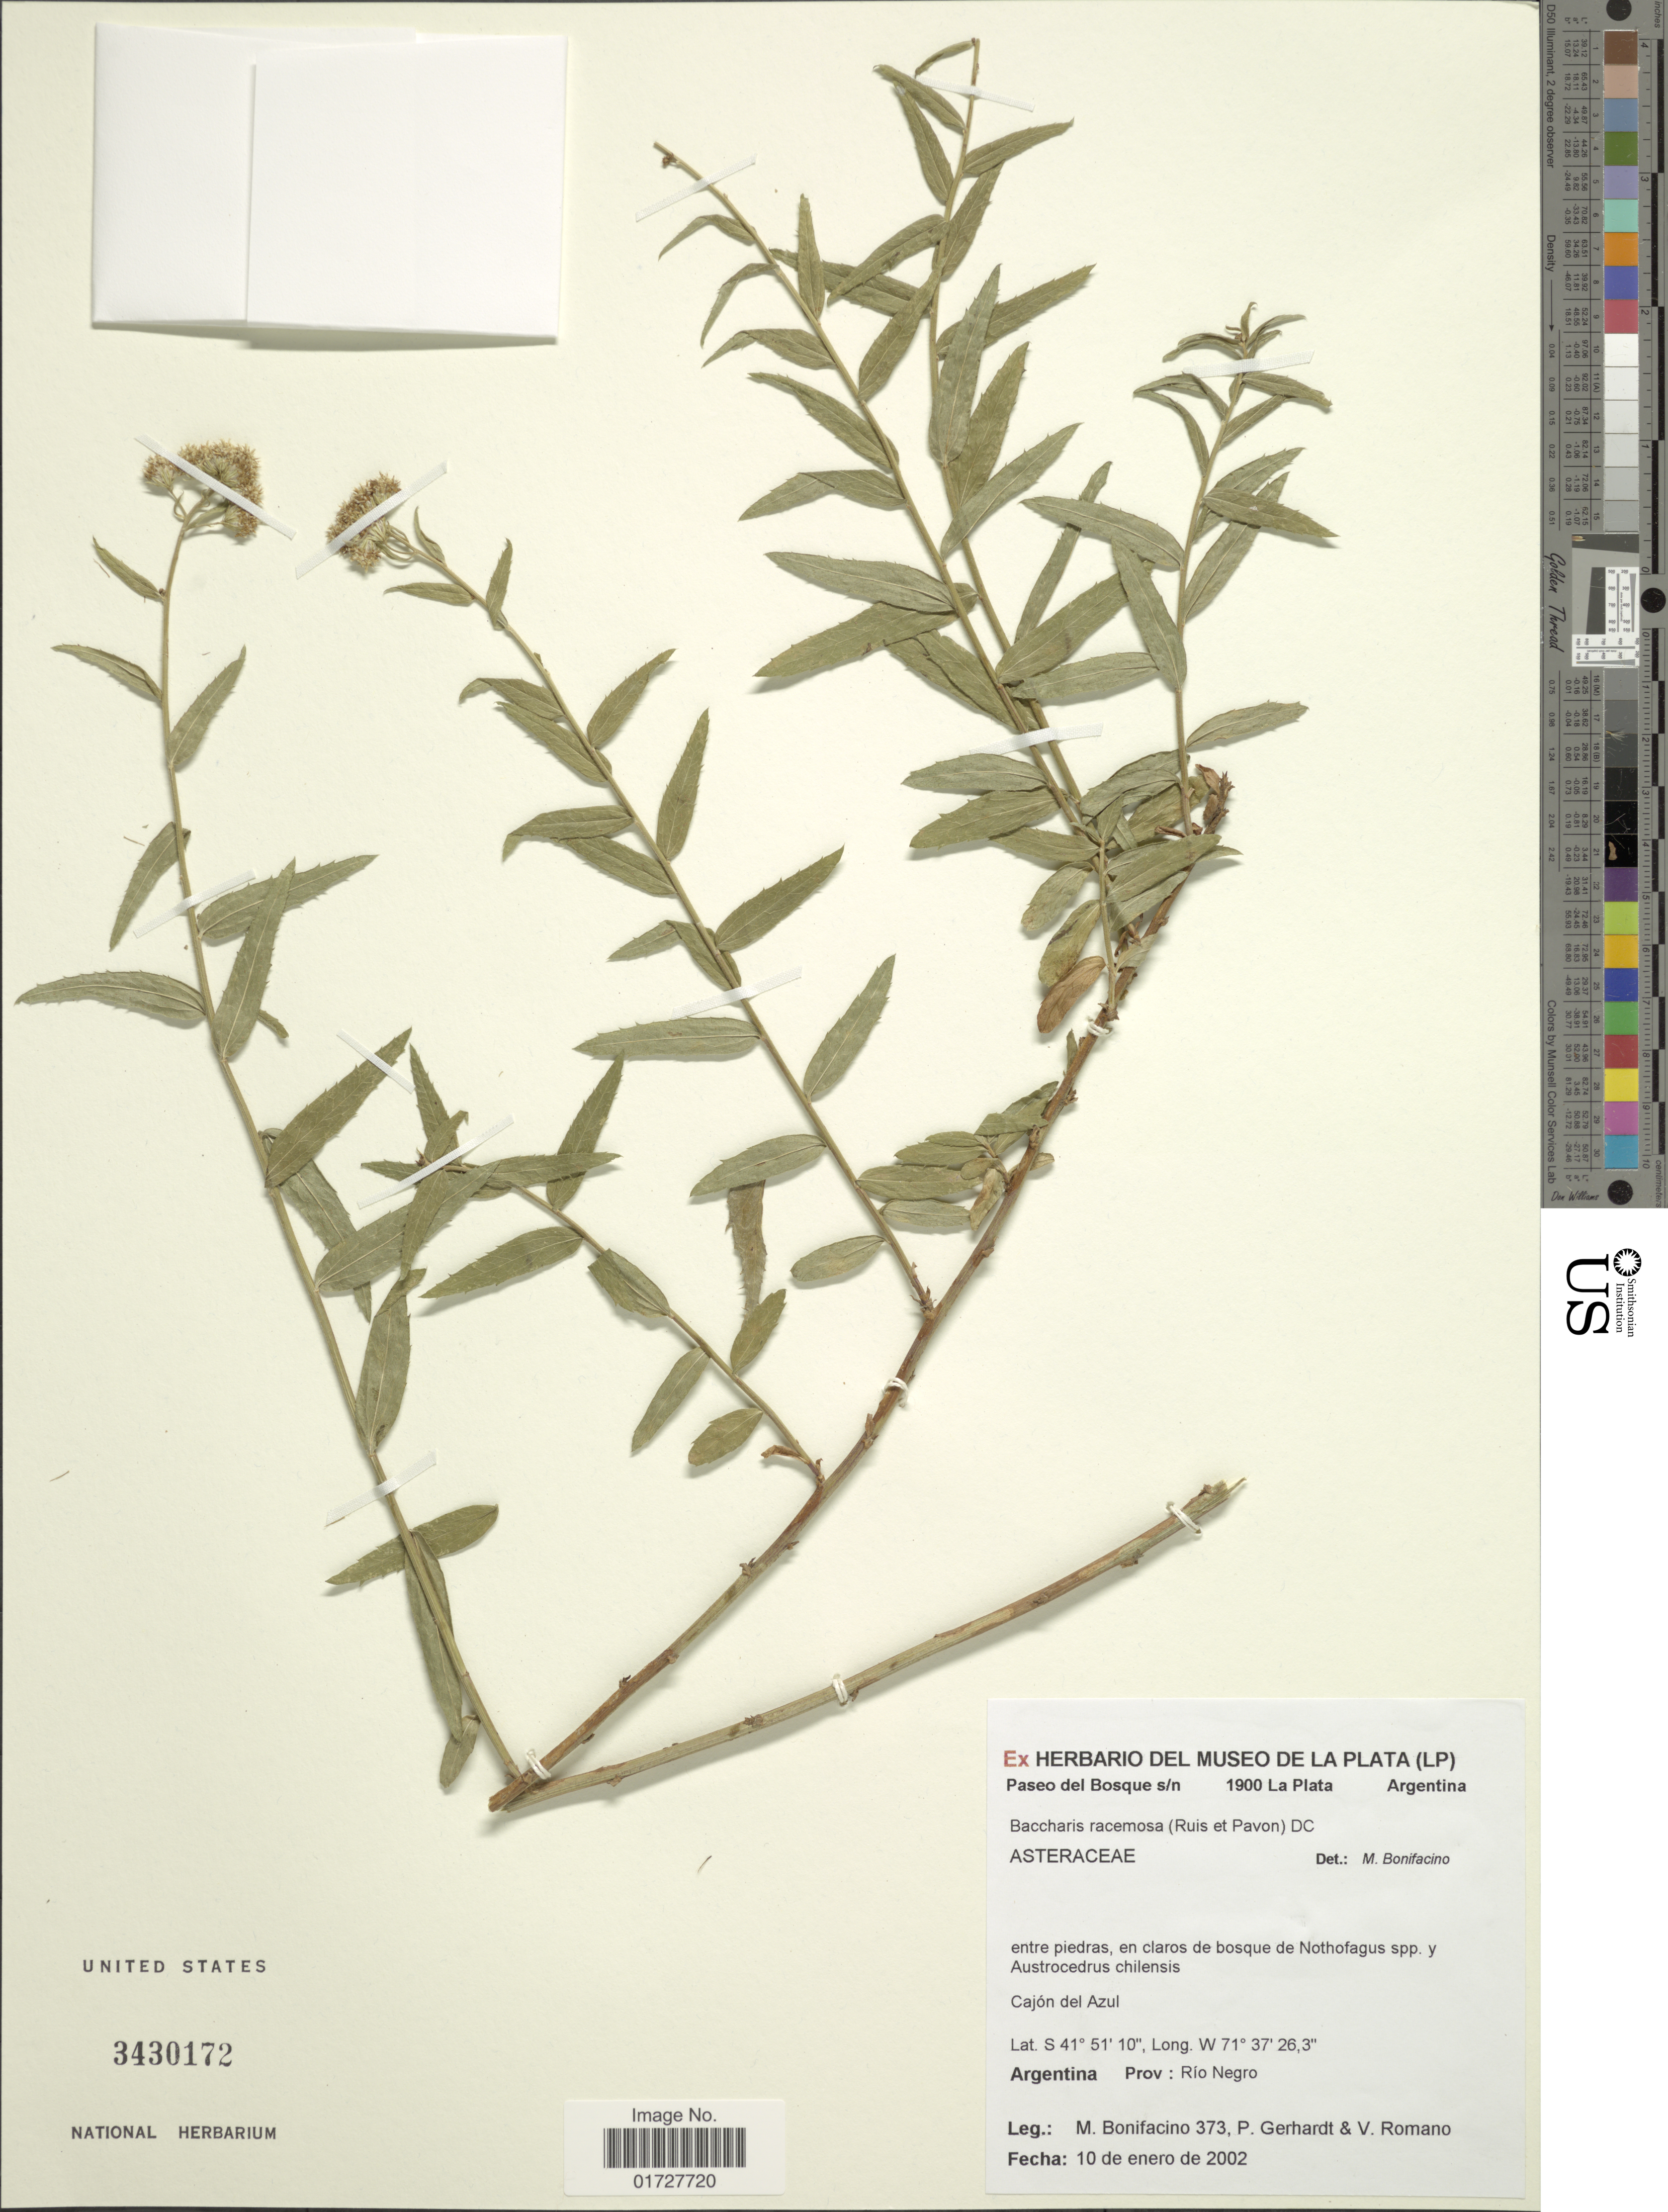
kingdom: Plantae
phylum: Tracheophyta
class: Magnoliopsida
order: Asterales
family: Asteraceae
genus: Baccharis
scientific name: Baccharis racemosa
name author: (Ruiz & Pav.) DC.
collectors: M. Bonifacino, P. Gerhardt & V. Romano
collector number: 0373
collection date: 2002-01-10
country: Argentina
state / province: Rio Negro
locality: Cajon del Azul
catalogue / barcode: US 3430172